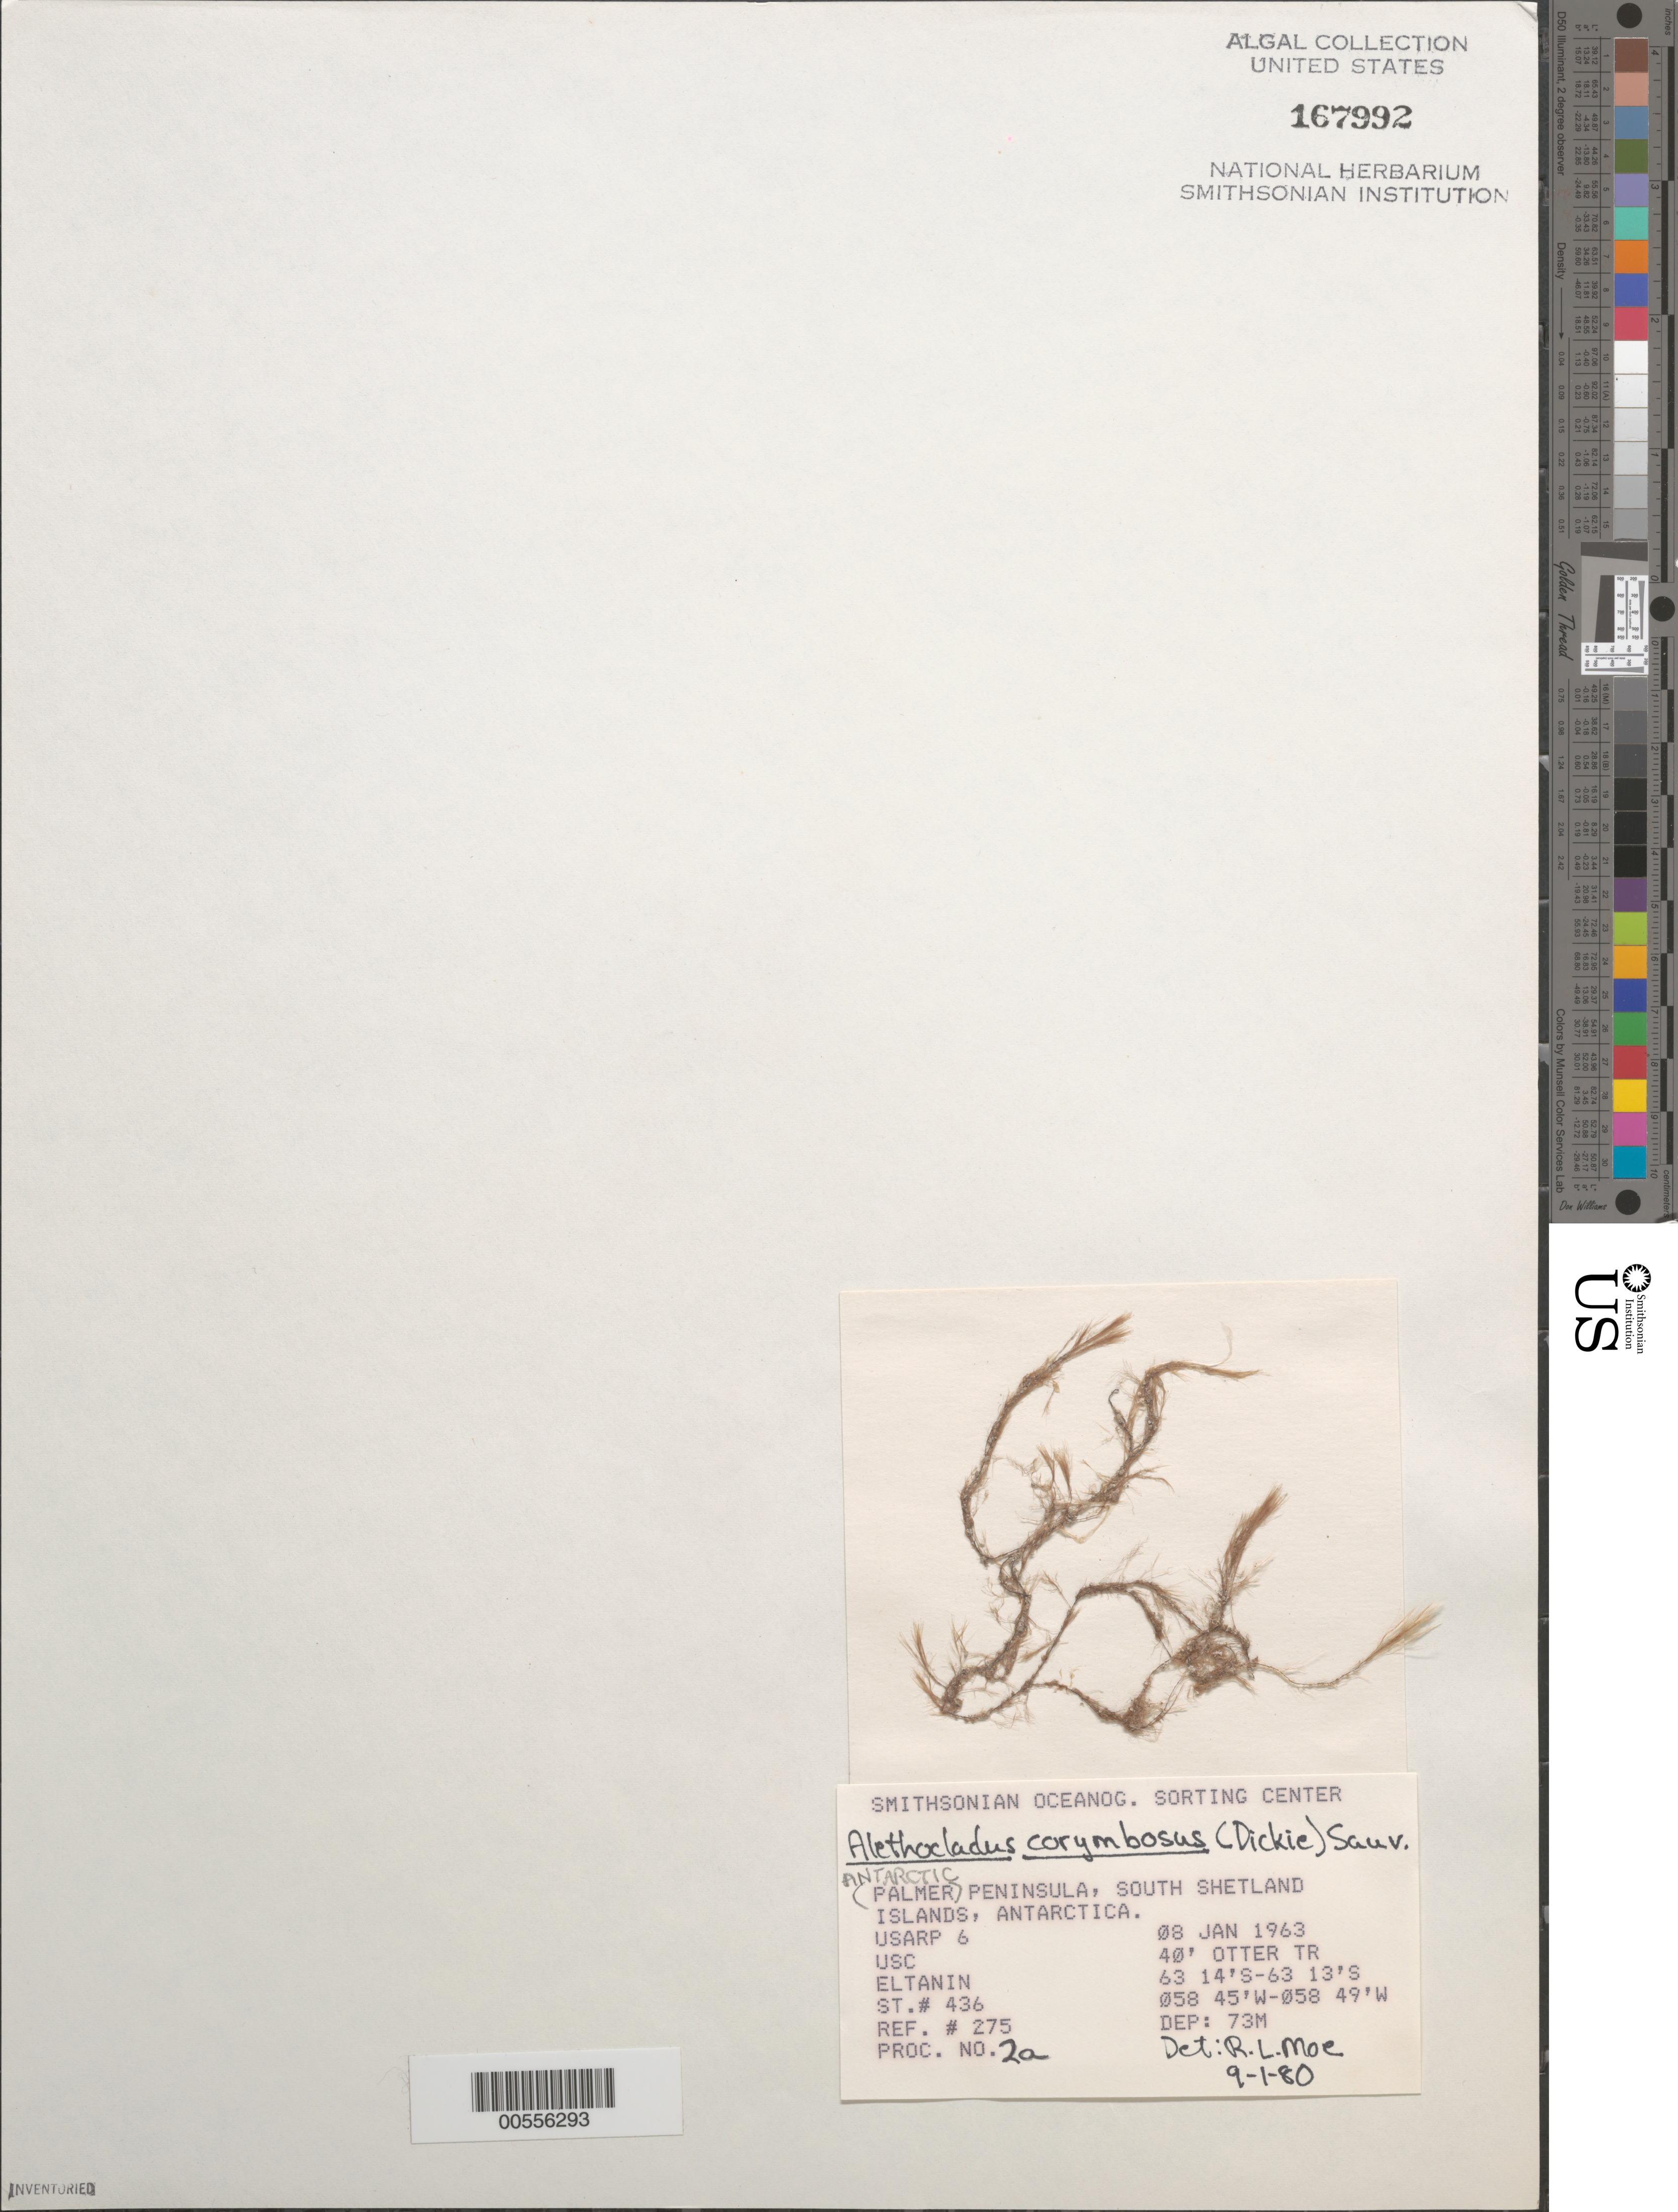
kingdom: Chromista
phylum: Ochrophyta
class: Phaeophyceae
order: Sphacelariales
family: Stypocaulaceae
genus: Halopteris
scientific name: Halopteris corymbosa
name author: (Dickie) Draisma et al.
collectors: USC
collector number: Station 436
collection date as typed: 08 Jan 1963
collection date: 1963-01-08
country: Antarctica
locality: Antarctic Peninsula (Palmer Peninsula) area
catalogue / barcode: US 167992